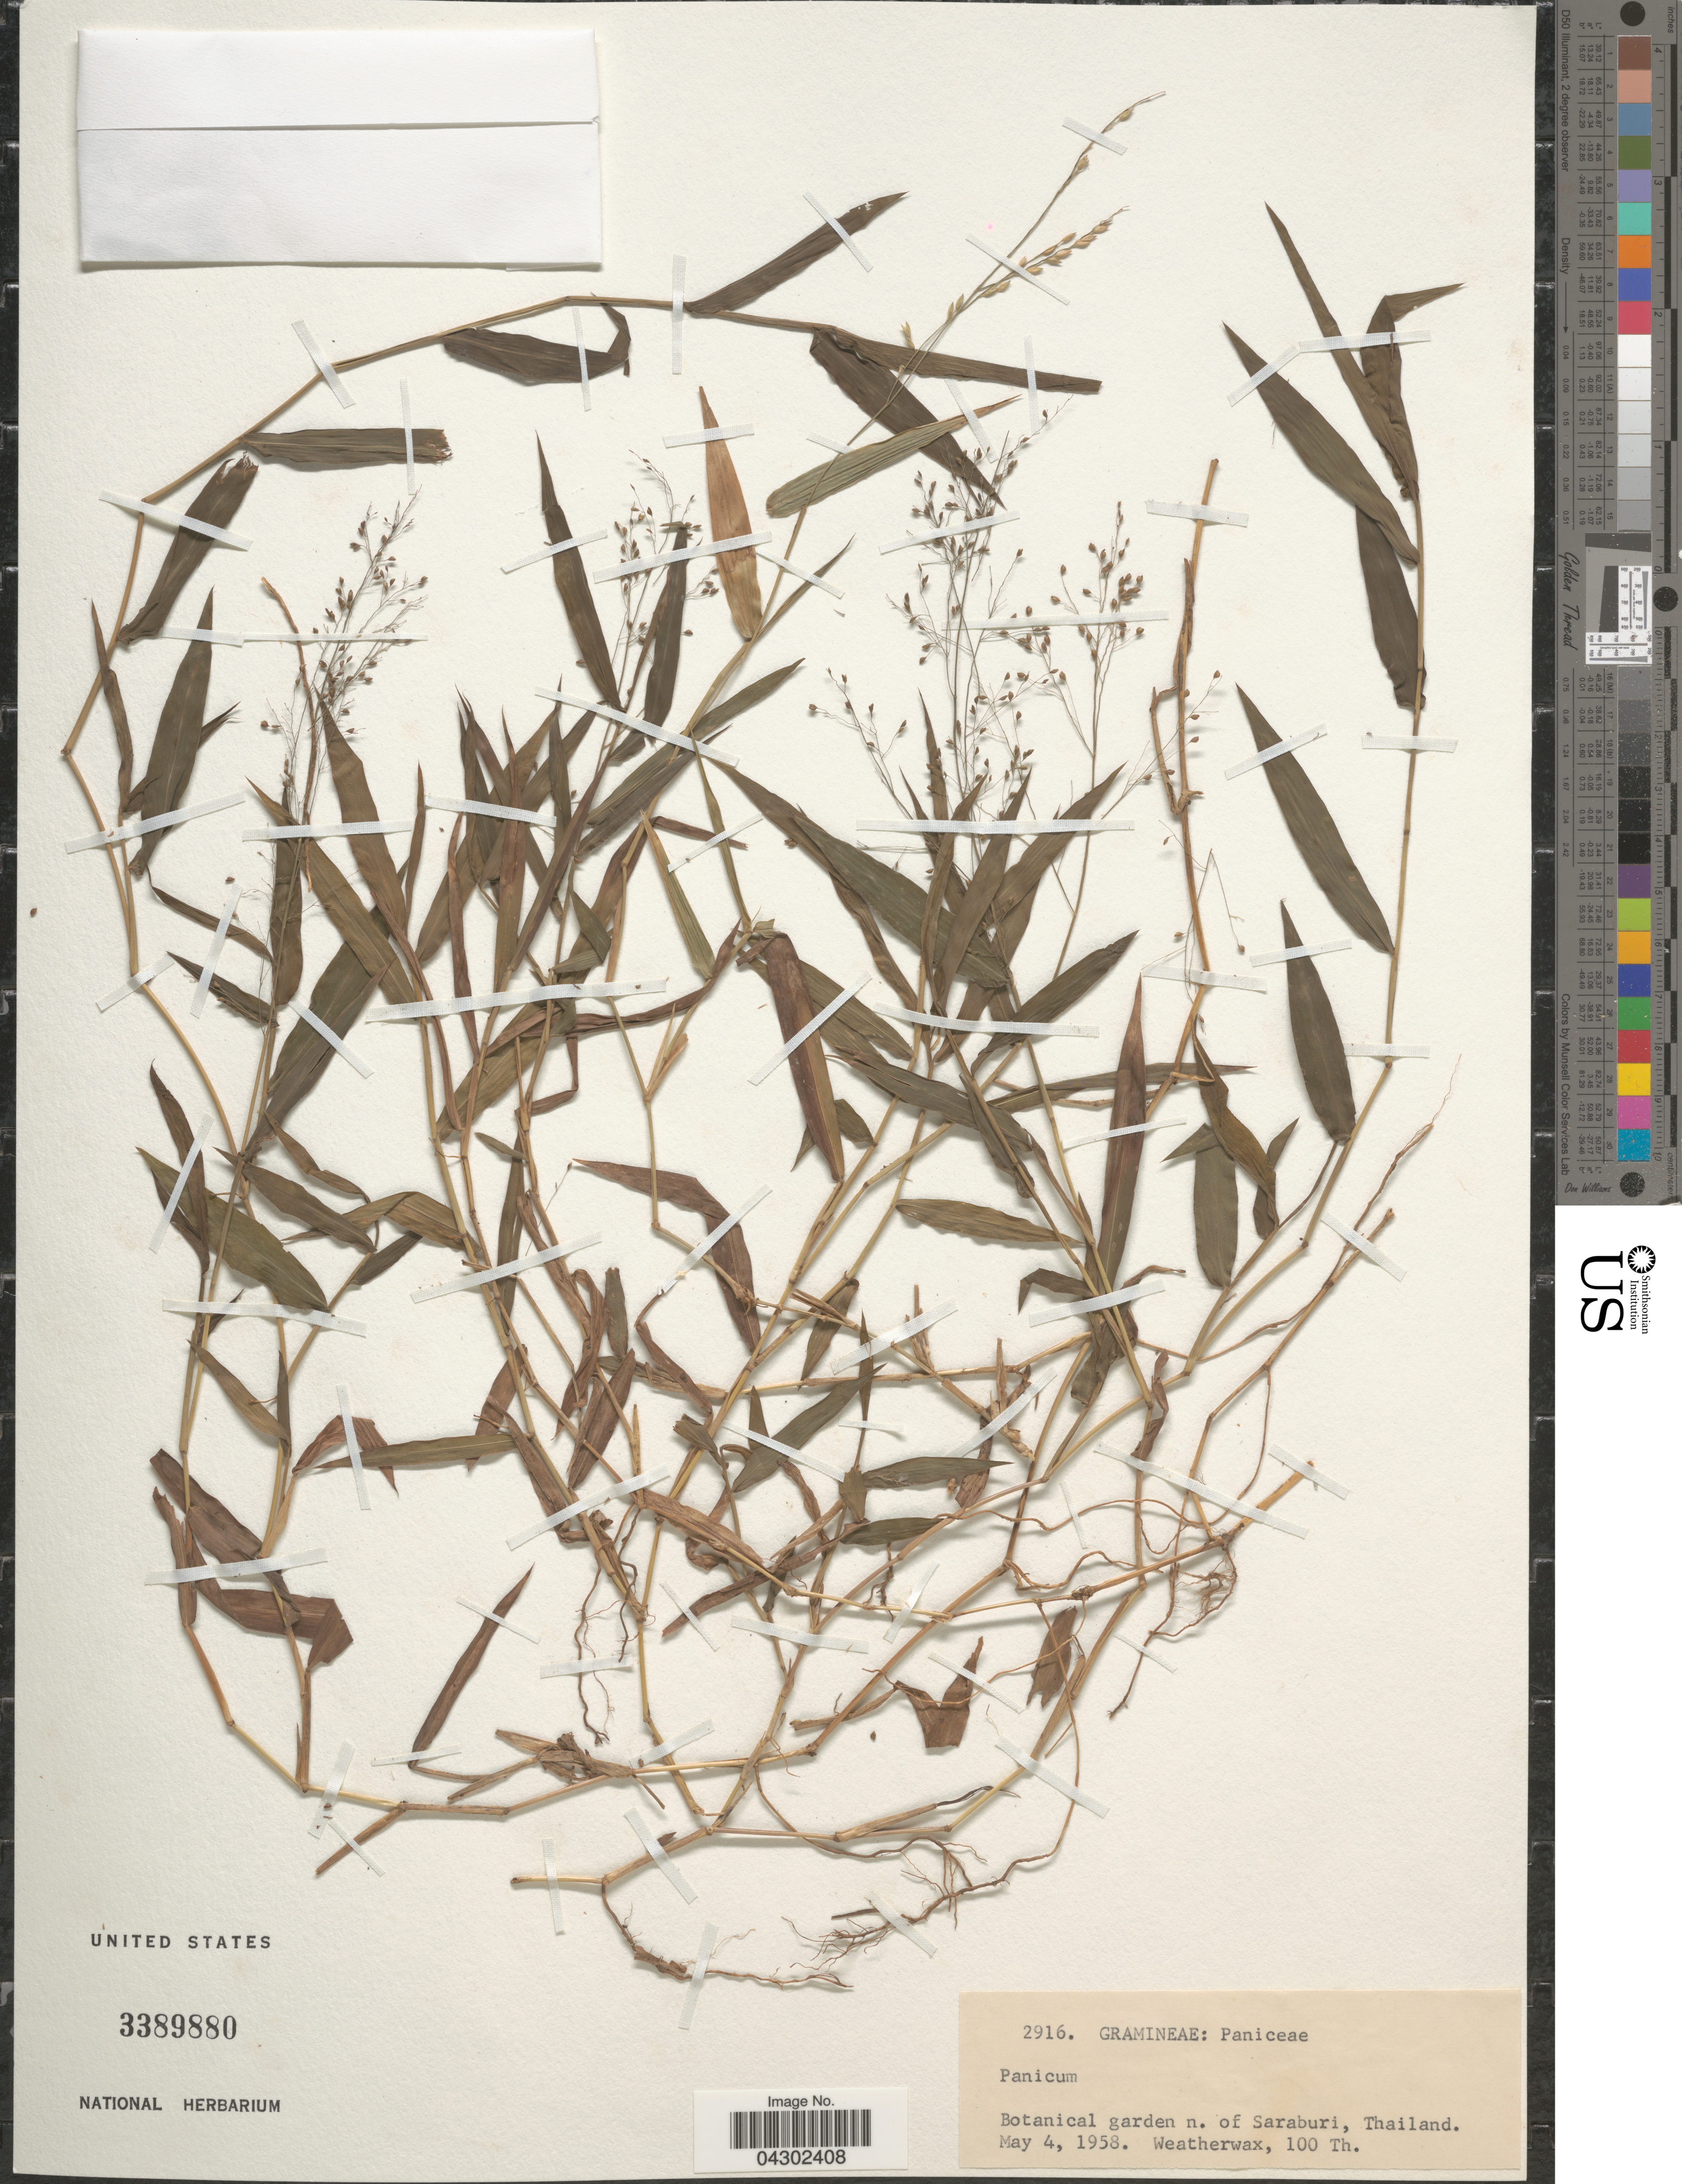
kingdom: Plantae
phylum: Tracheophyta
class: Liliopsida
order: Poales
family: Poaceae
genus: Panicum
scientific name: Panicum sp.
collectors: -. Weatherwax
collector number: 100 Th./2916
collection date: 1958-05-04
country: Thailand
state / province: Saraburi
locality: Botanical garden n. of Saraburi.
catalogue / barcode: US 3389880